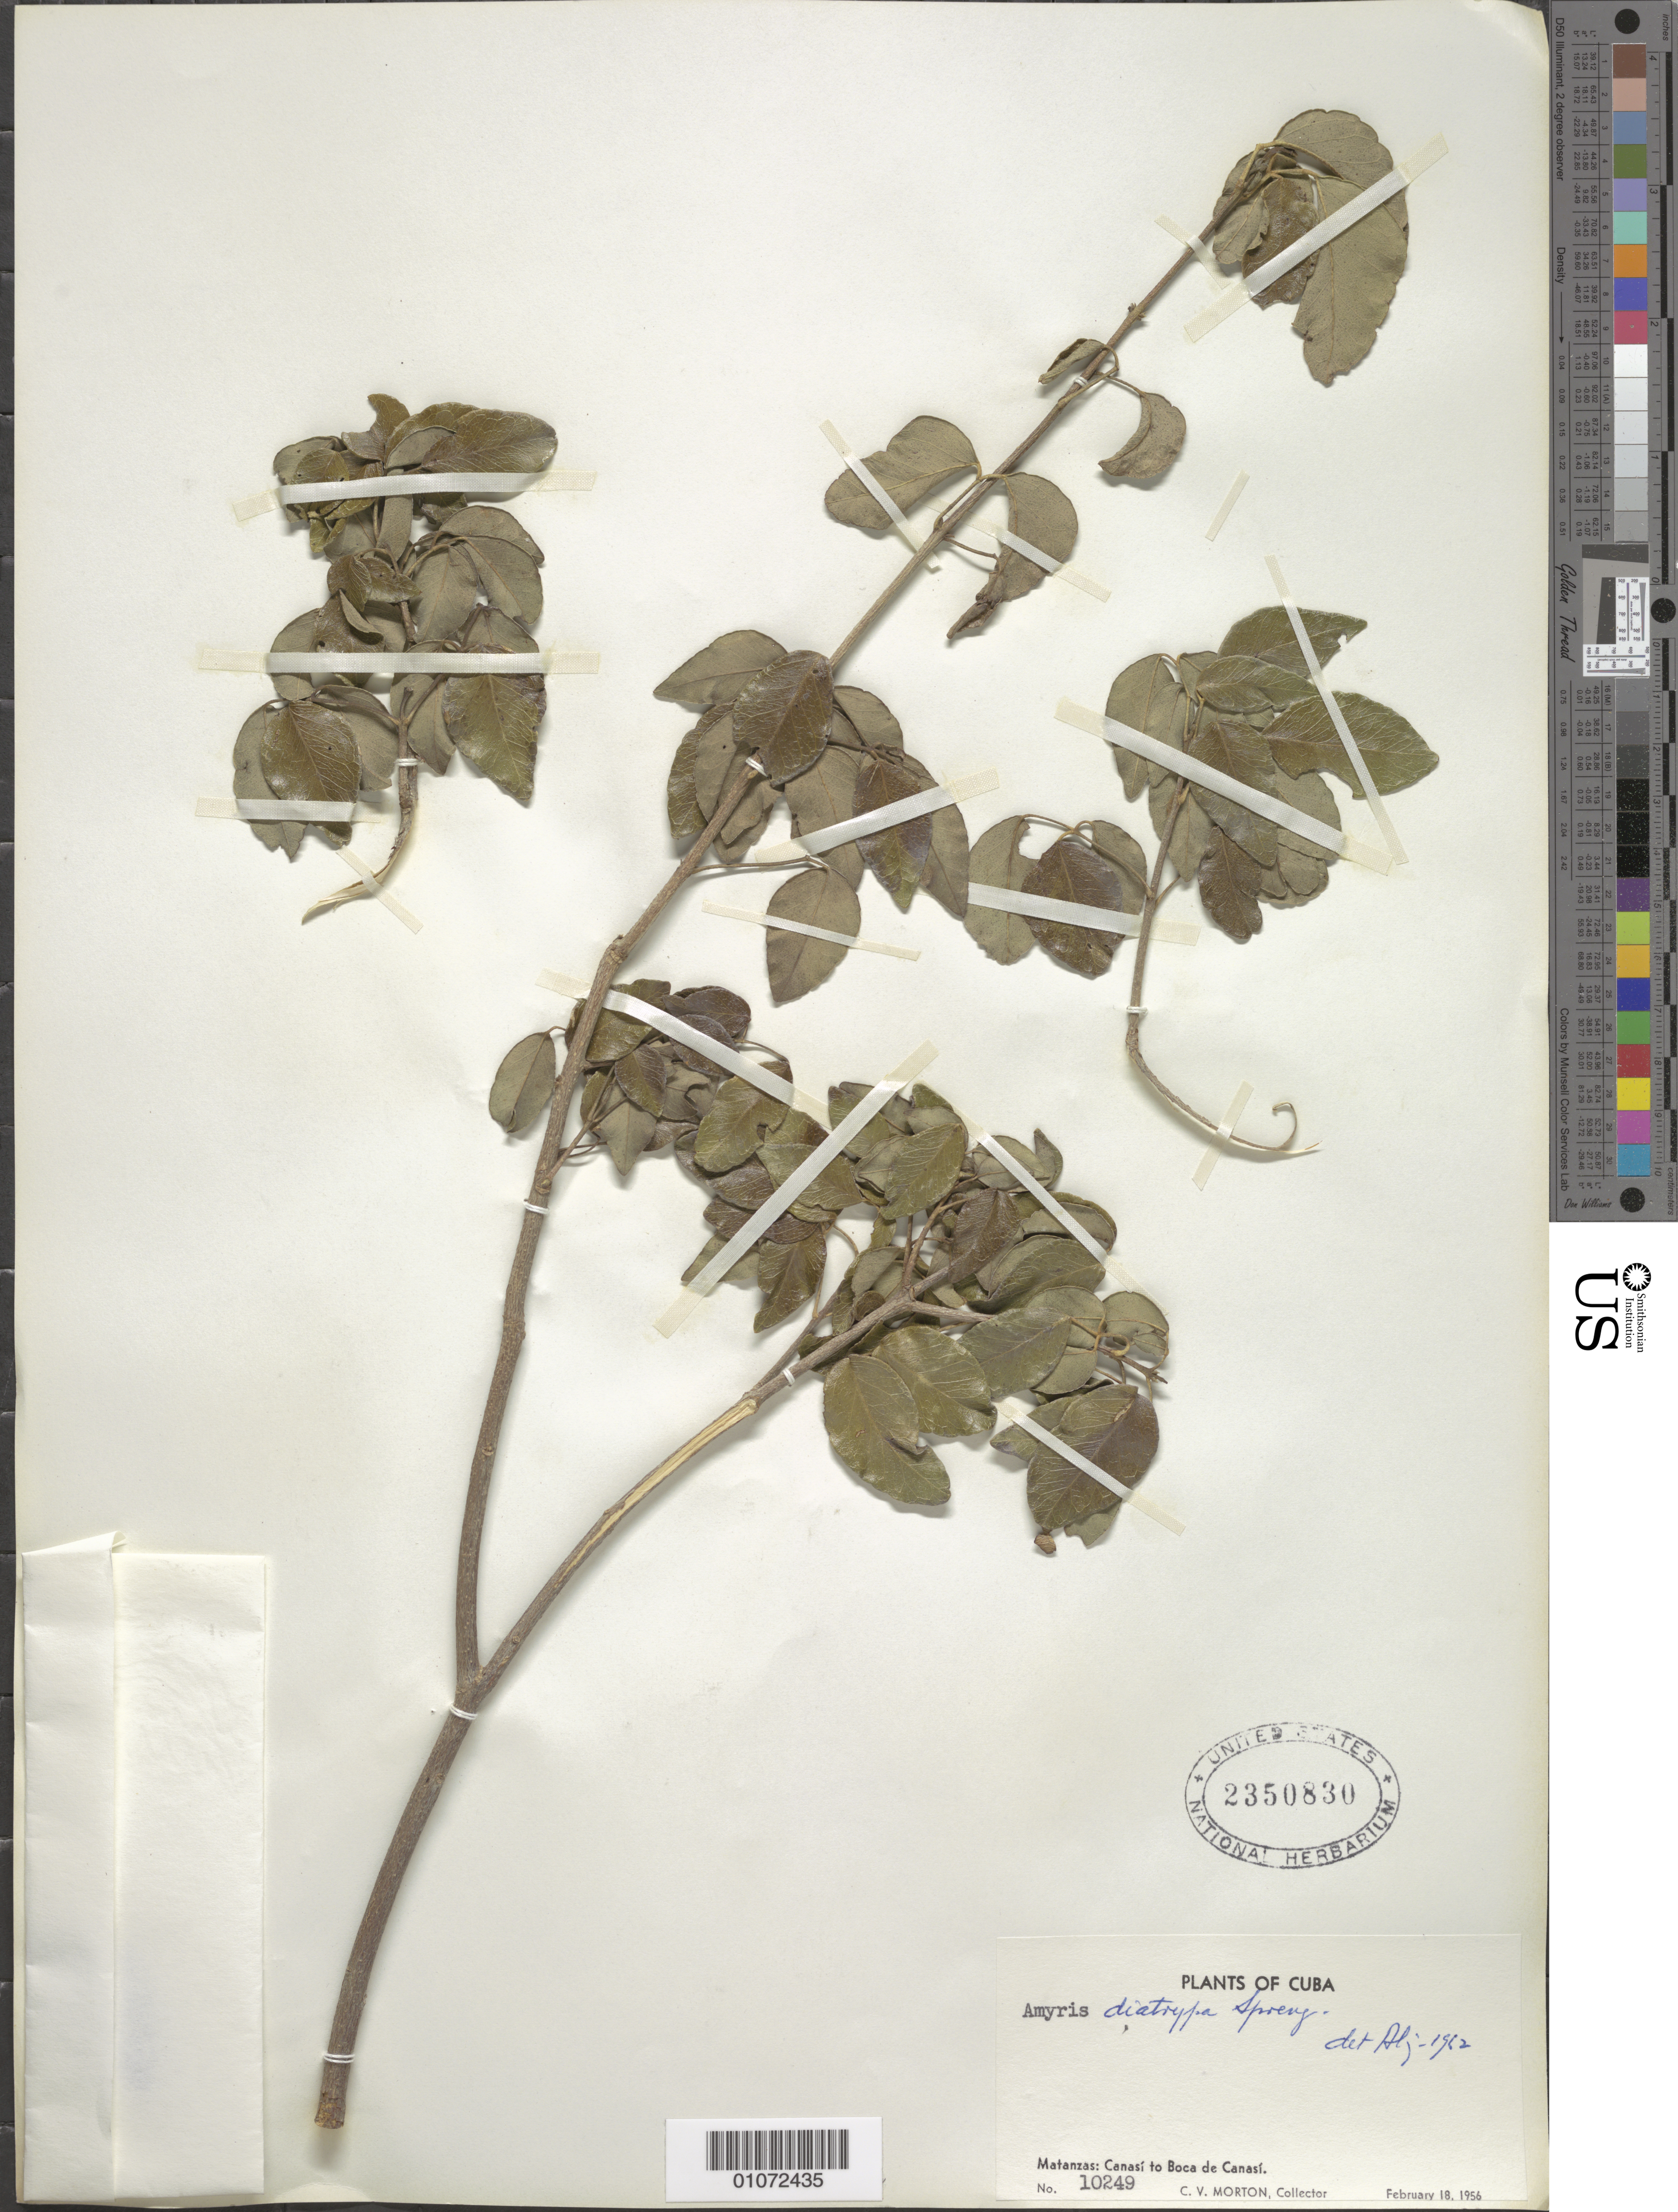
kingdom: Plantae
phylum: Tracheophyta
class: Magnoliopsida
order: Sapindales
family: Rutaceae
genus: Amyris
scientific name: Amyris diatrypa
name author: Spreng.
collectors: C. V. Morton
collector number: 10249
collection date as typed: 18 Feb 1956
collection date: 1956-02-18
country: Cuba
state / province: Matanzas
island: Cuba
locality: Canasi to Boca de Canasi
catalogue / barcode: US 2350830